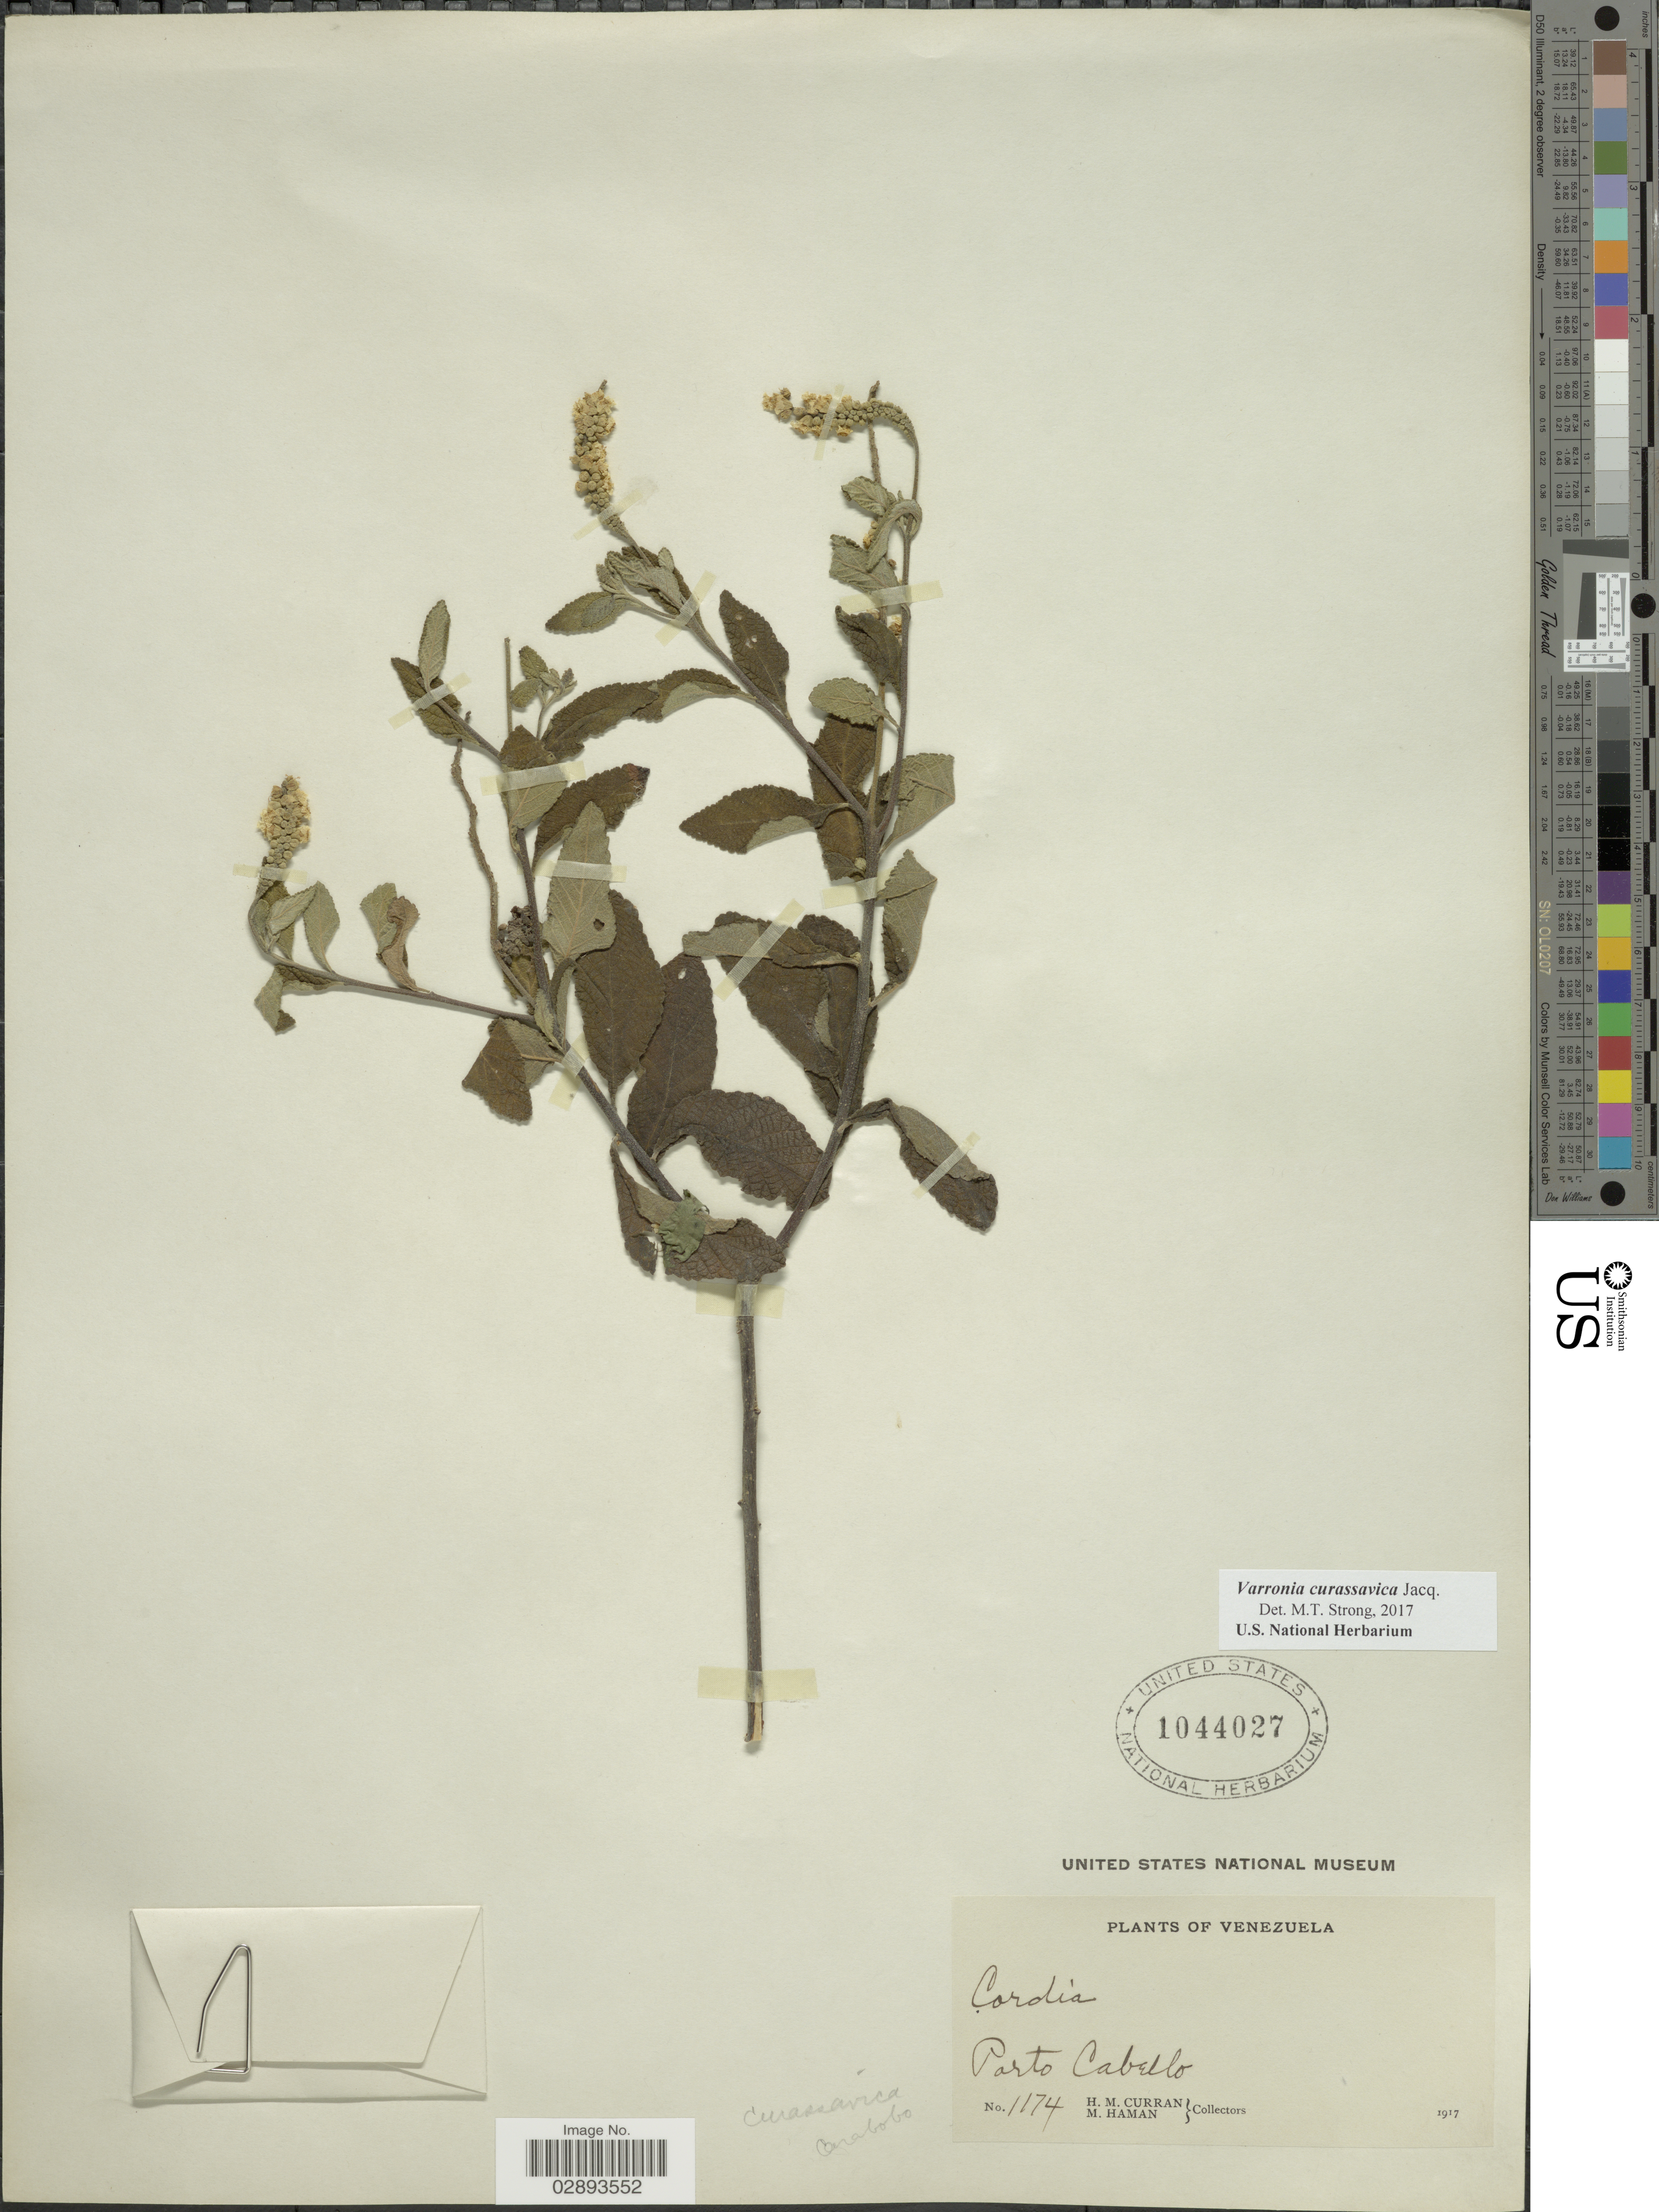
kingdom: Plantae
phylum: Tracheophyta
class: Magnoliopsida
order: Boraginales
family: Cordiaceae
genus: Varronia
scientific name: Varronia curassavica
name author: Jacq.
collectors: H. M. Curran & M. Haman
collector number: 1174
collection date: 1917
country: Venezuela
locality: Porto Cabello.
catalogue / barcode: US 1044027